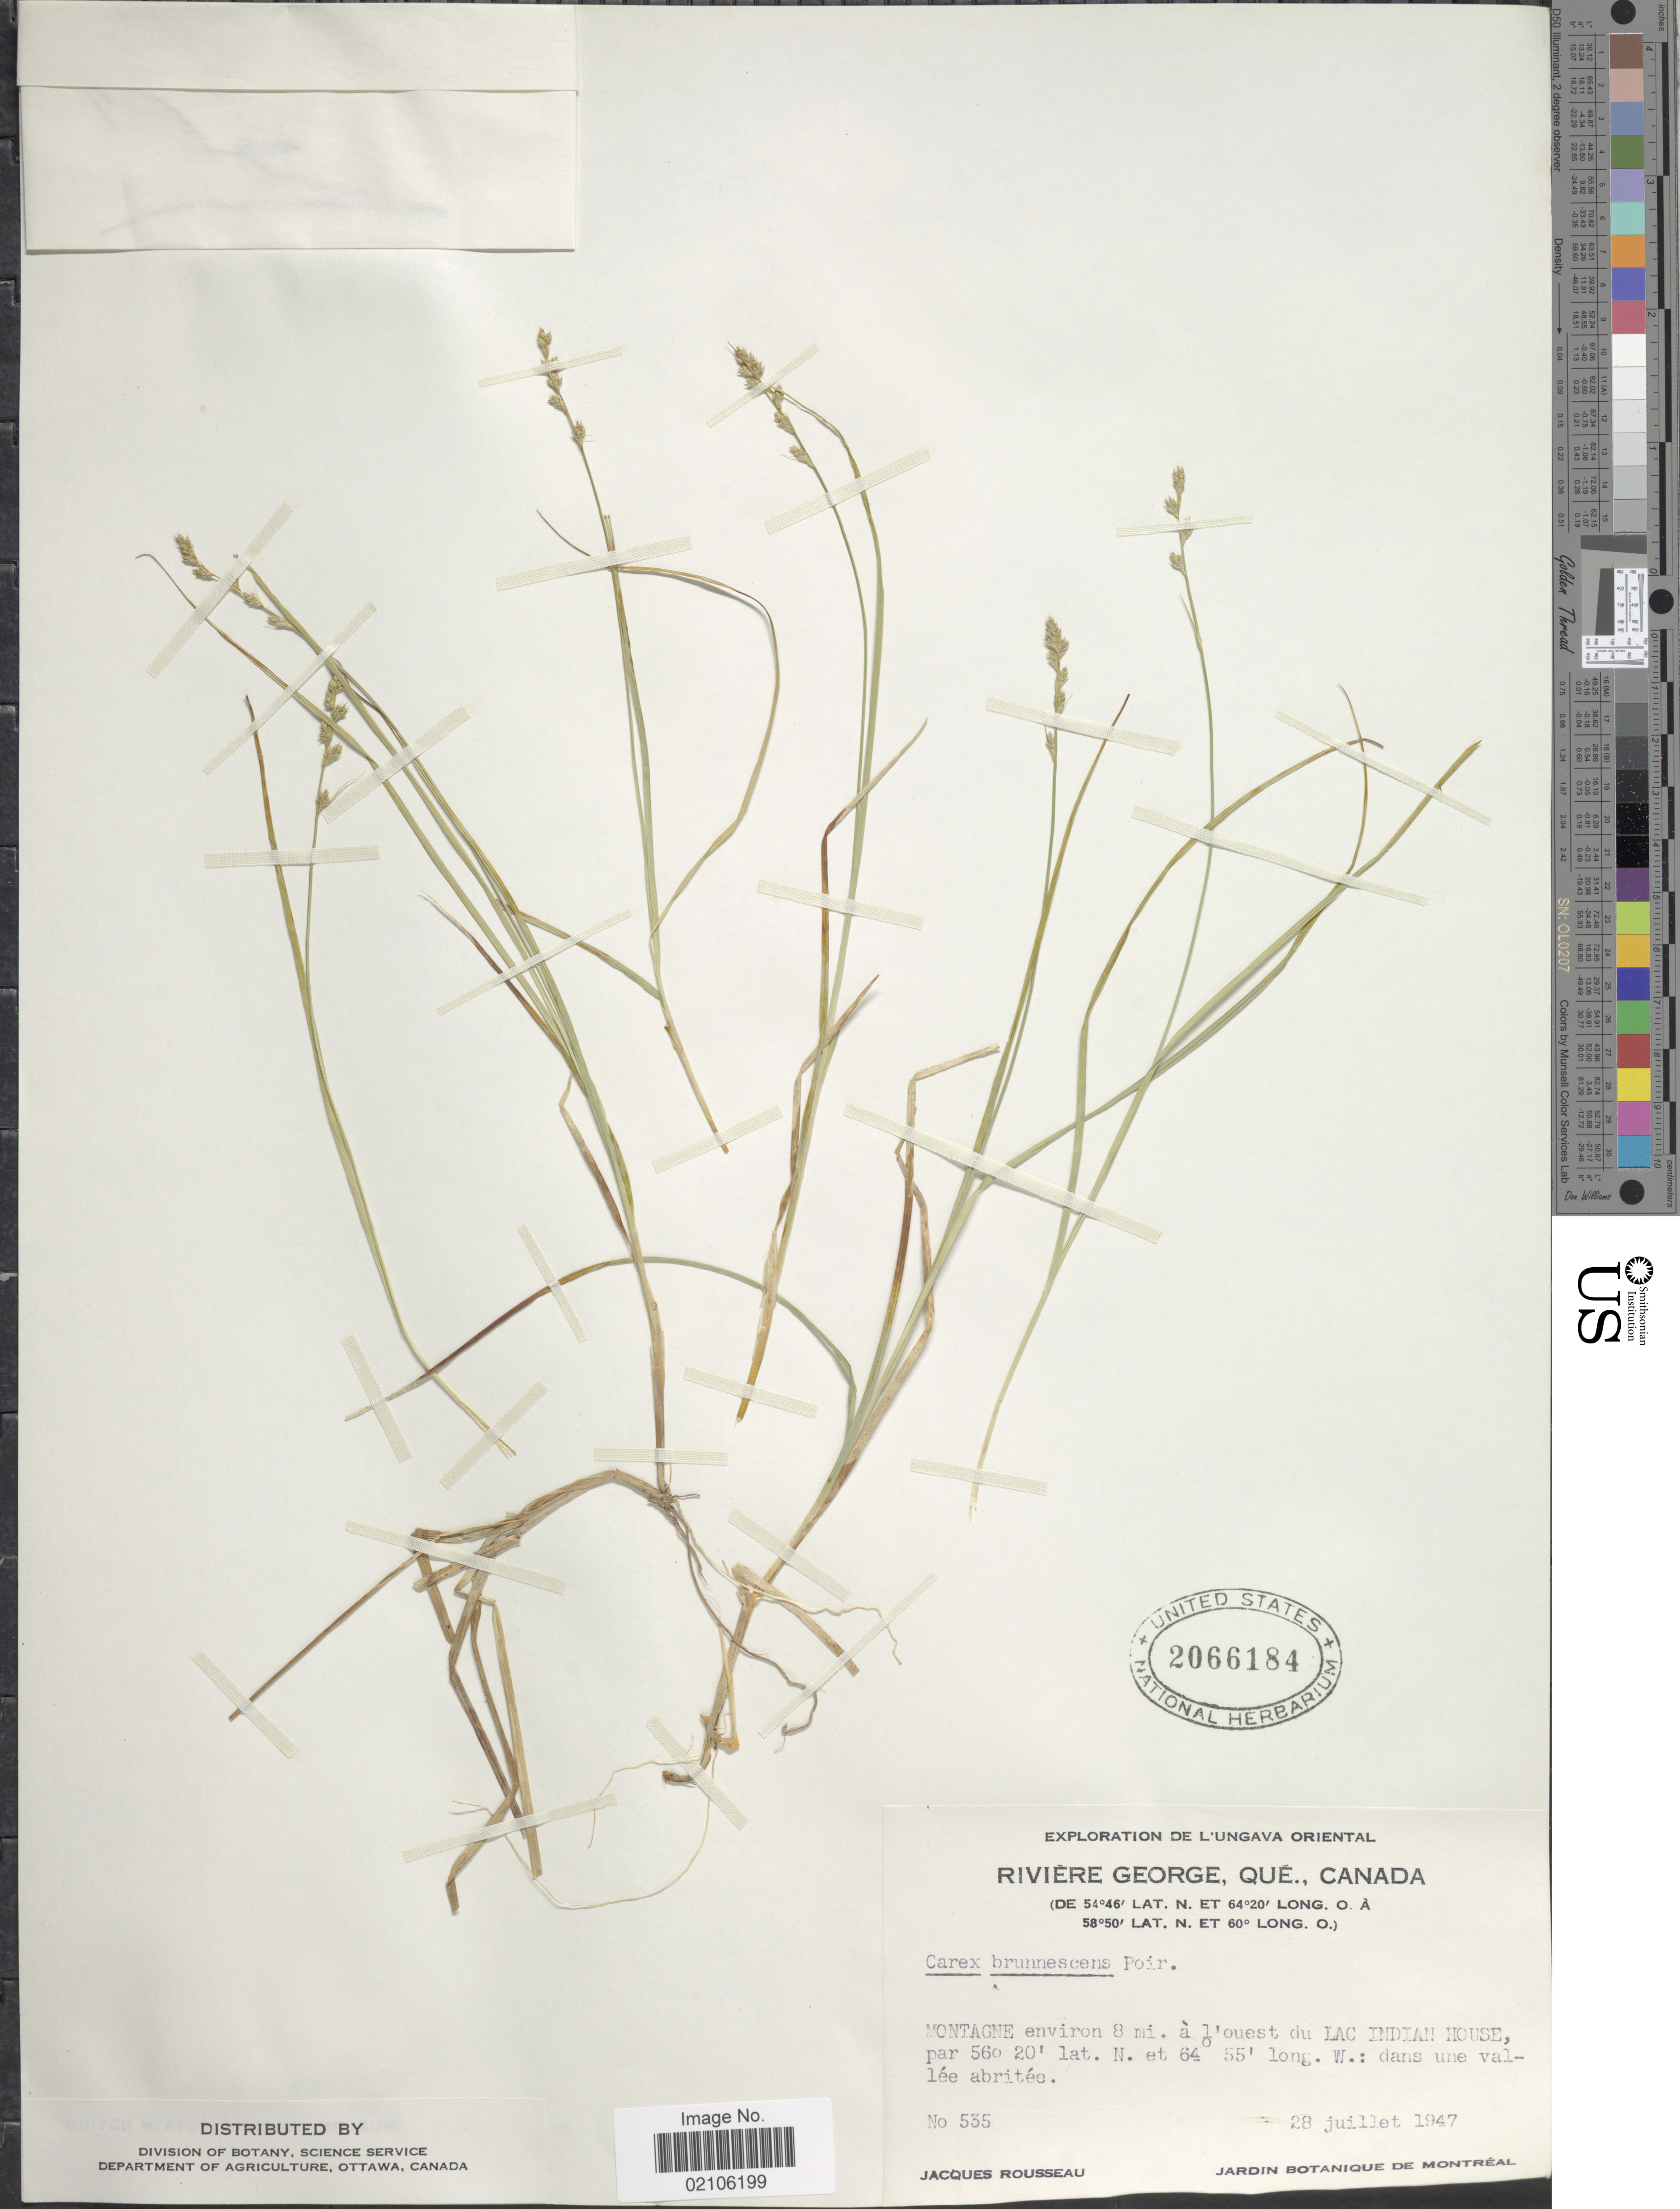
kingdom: Plantae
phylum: Tracheophyta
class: Liliopsida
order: Poales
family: Cyperaceae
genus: Carex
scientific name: Carex brunnescens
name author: (Pers.) Poir.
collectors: J. Rousseau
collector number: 535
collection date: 1947-07-28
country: Canada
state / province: Quebec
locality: Riviere George, Montagne environ 8 mi. a l'ouest du Lan Indian House,; danse une vallee abritee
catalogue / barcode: US 2066184